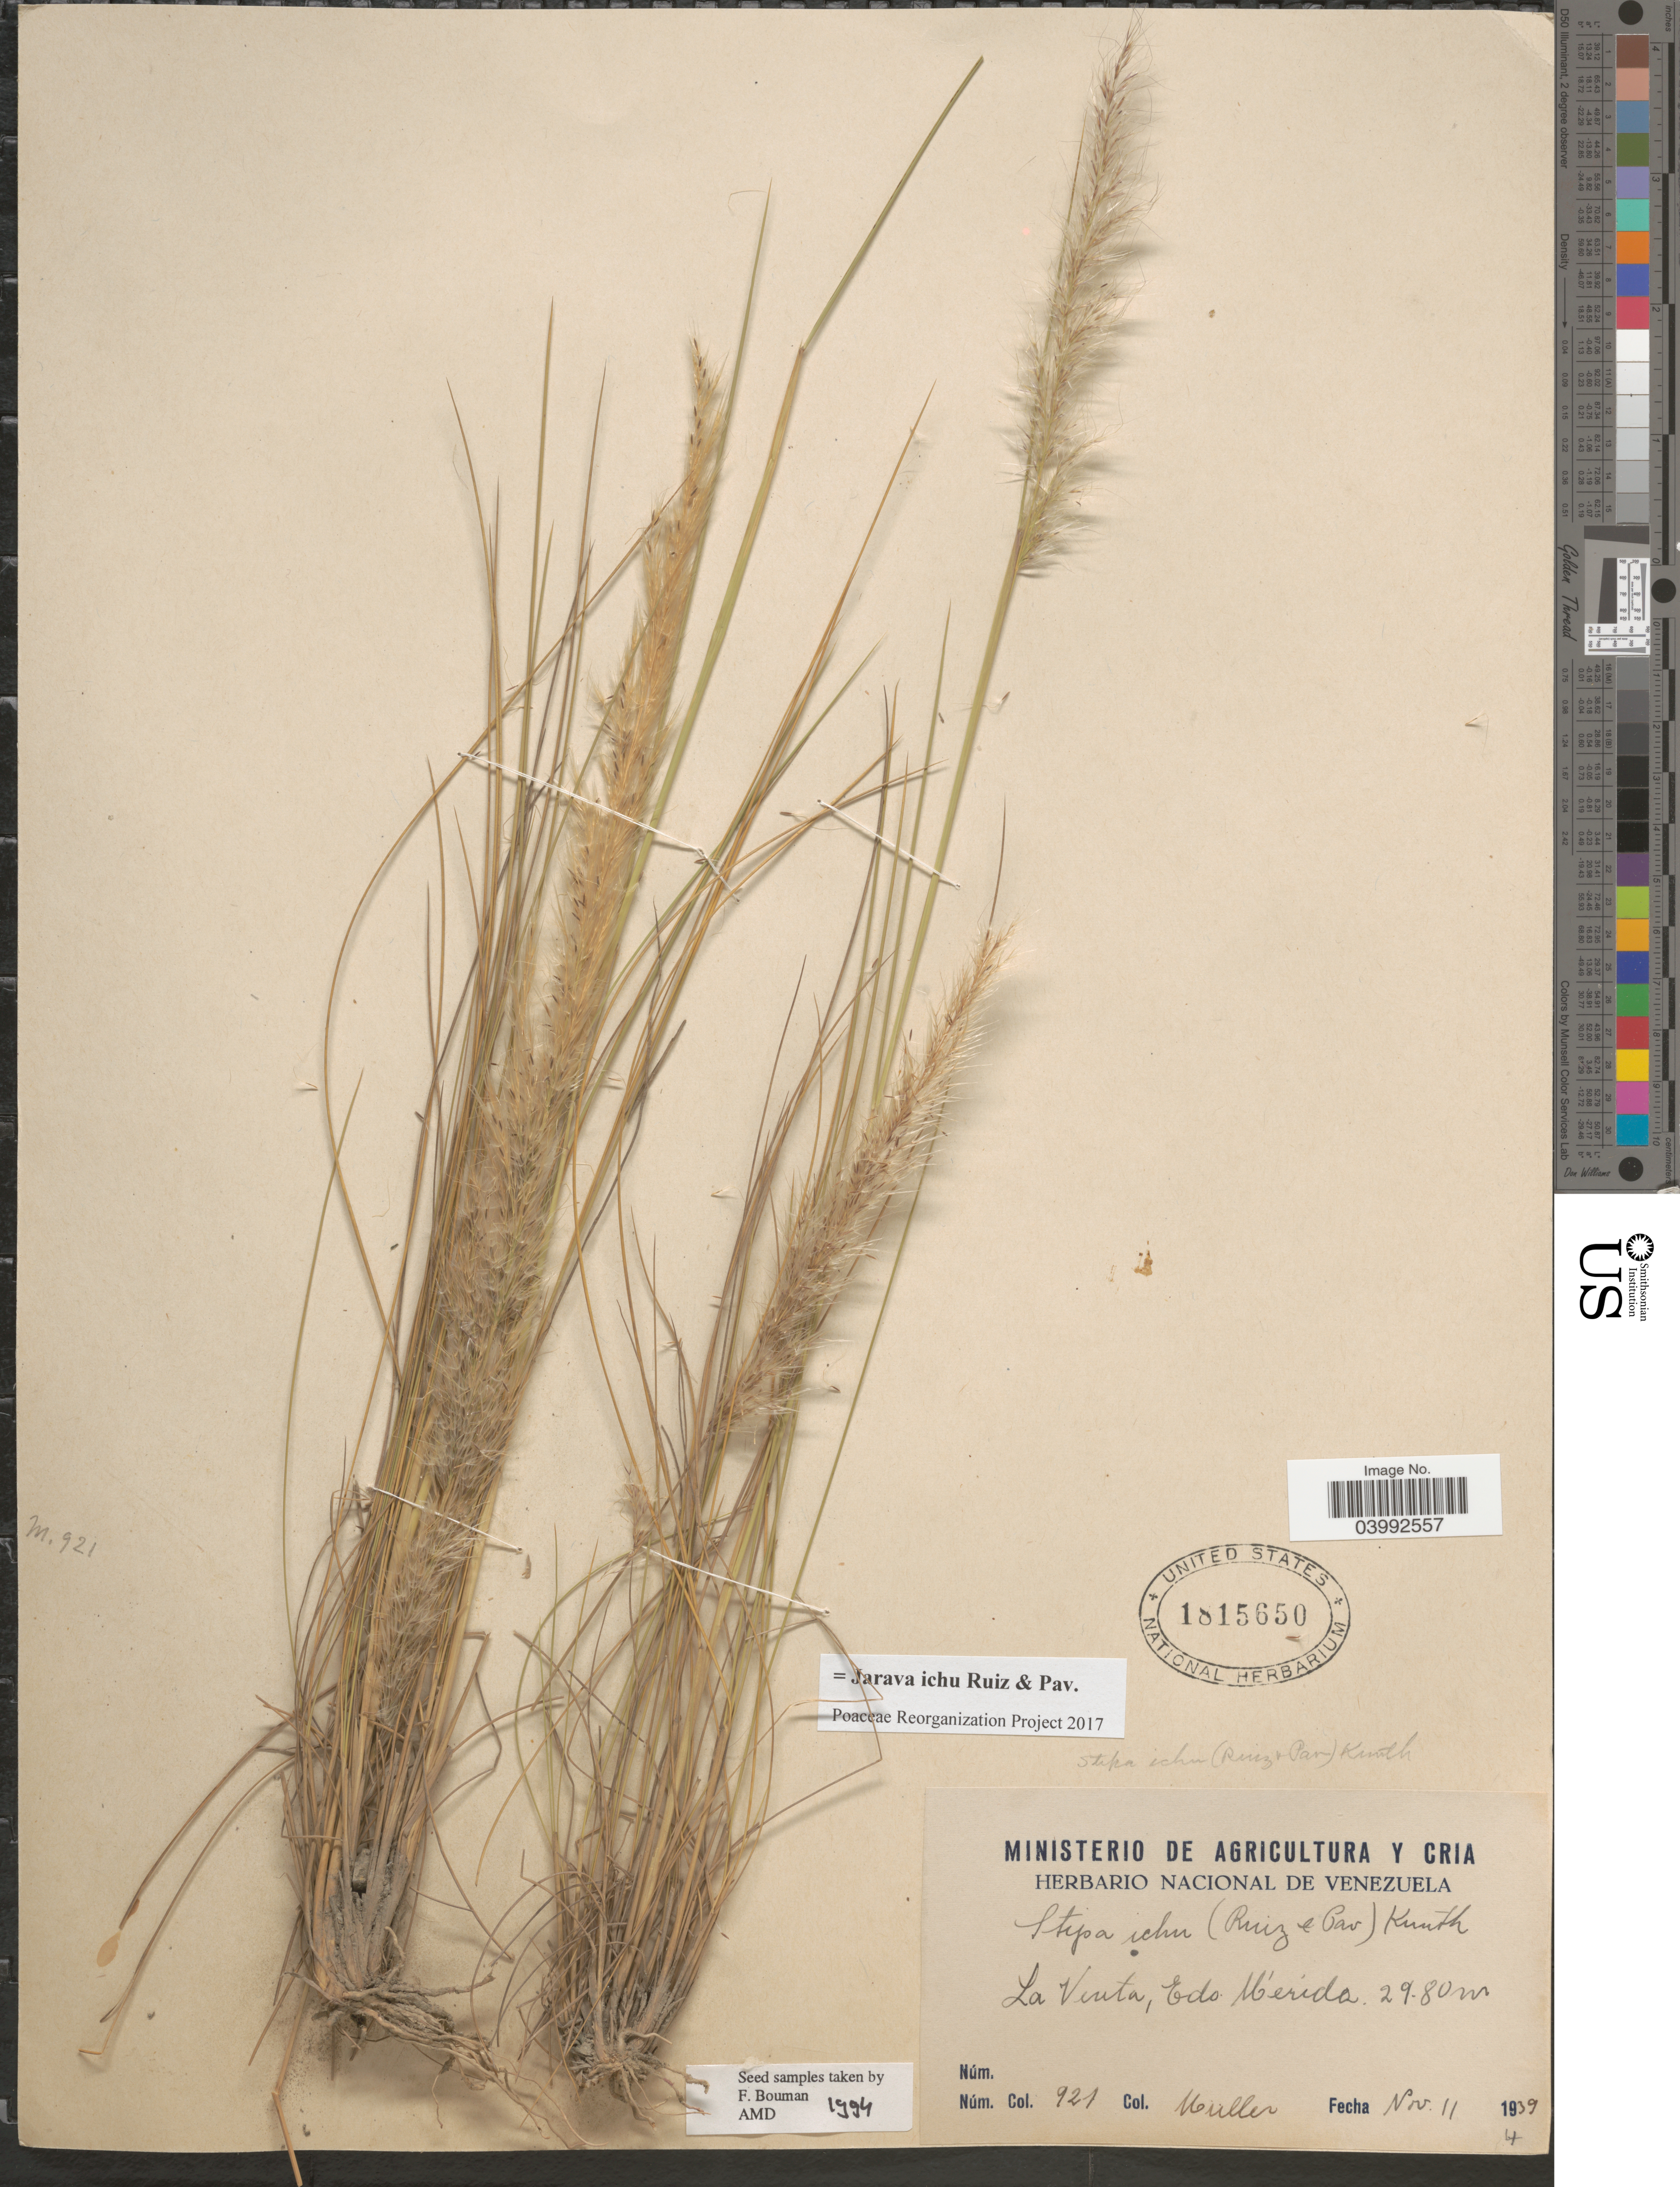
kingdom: Plantae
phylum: Tracheophyta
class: Liliopsida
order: Poales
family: Poaceae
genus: Jarava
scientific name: Jarava ichu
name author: Ruiz & Pav.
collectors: -- Müller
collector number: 921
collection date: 1939-11-11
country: Venezuela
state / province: Merida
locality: La Venta.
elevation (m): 2980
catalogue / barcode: US 1815650